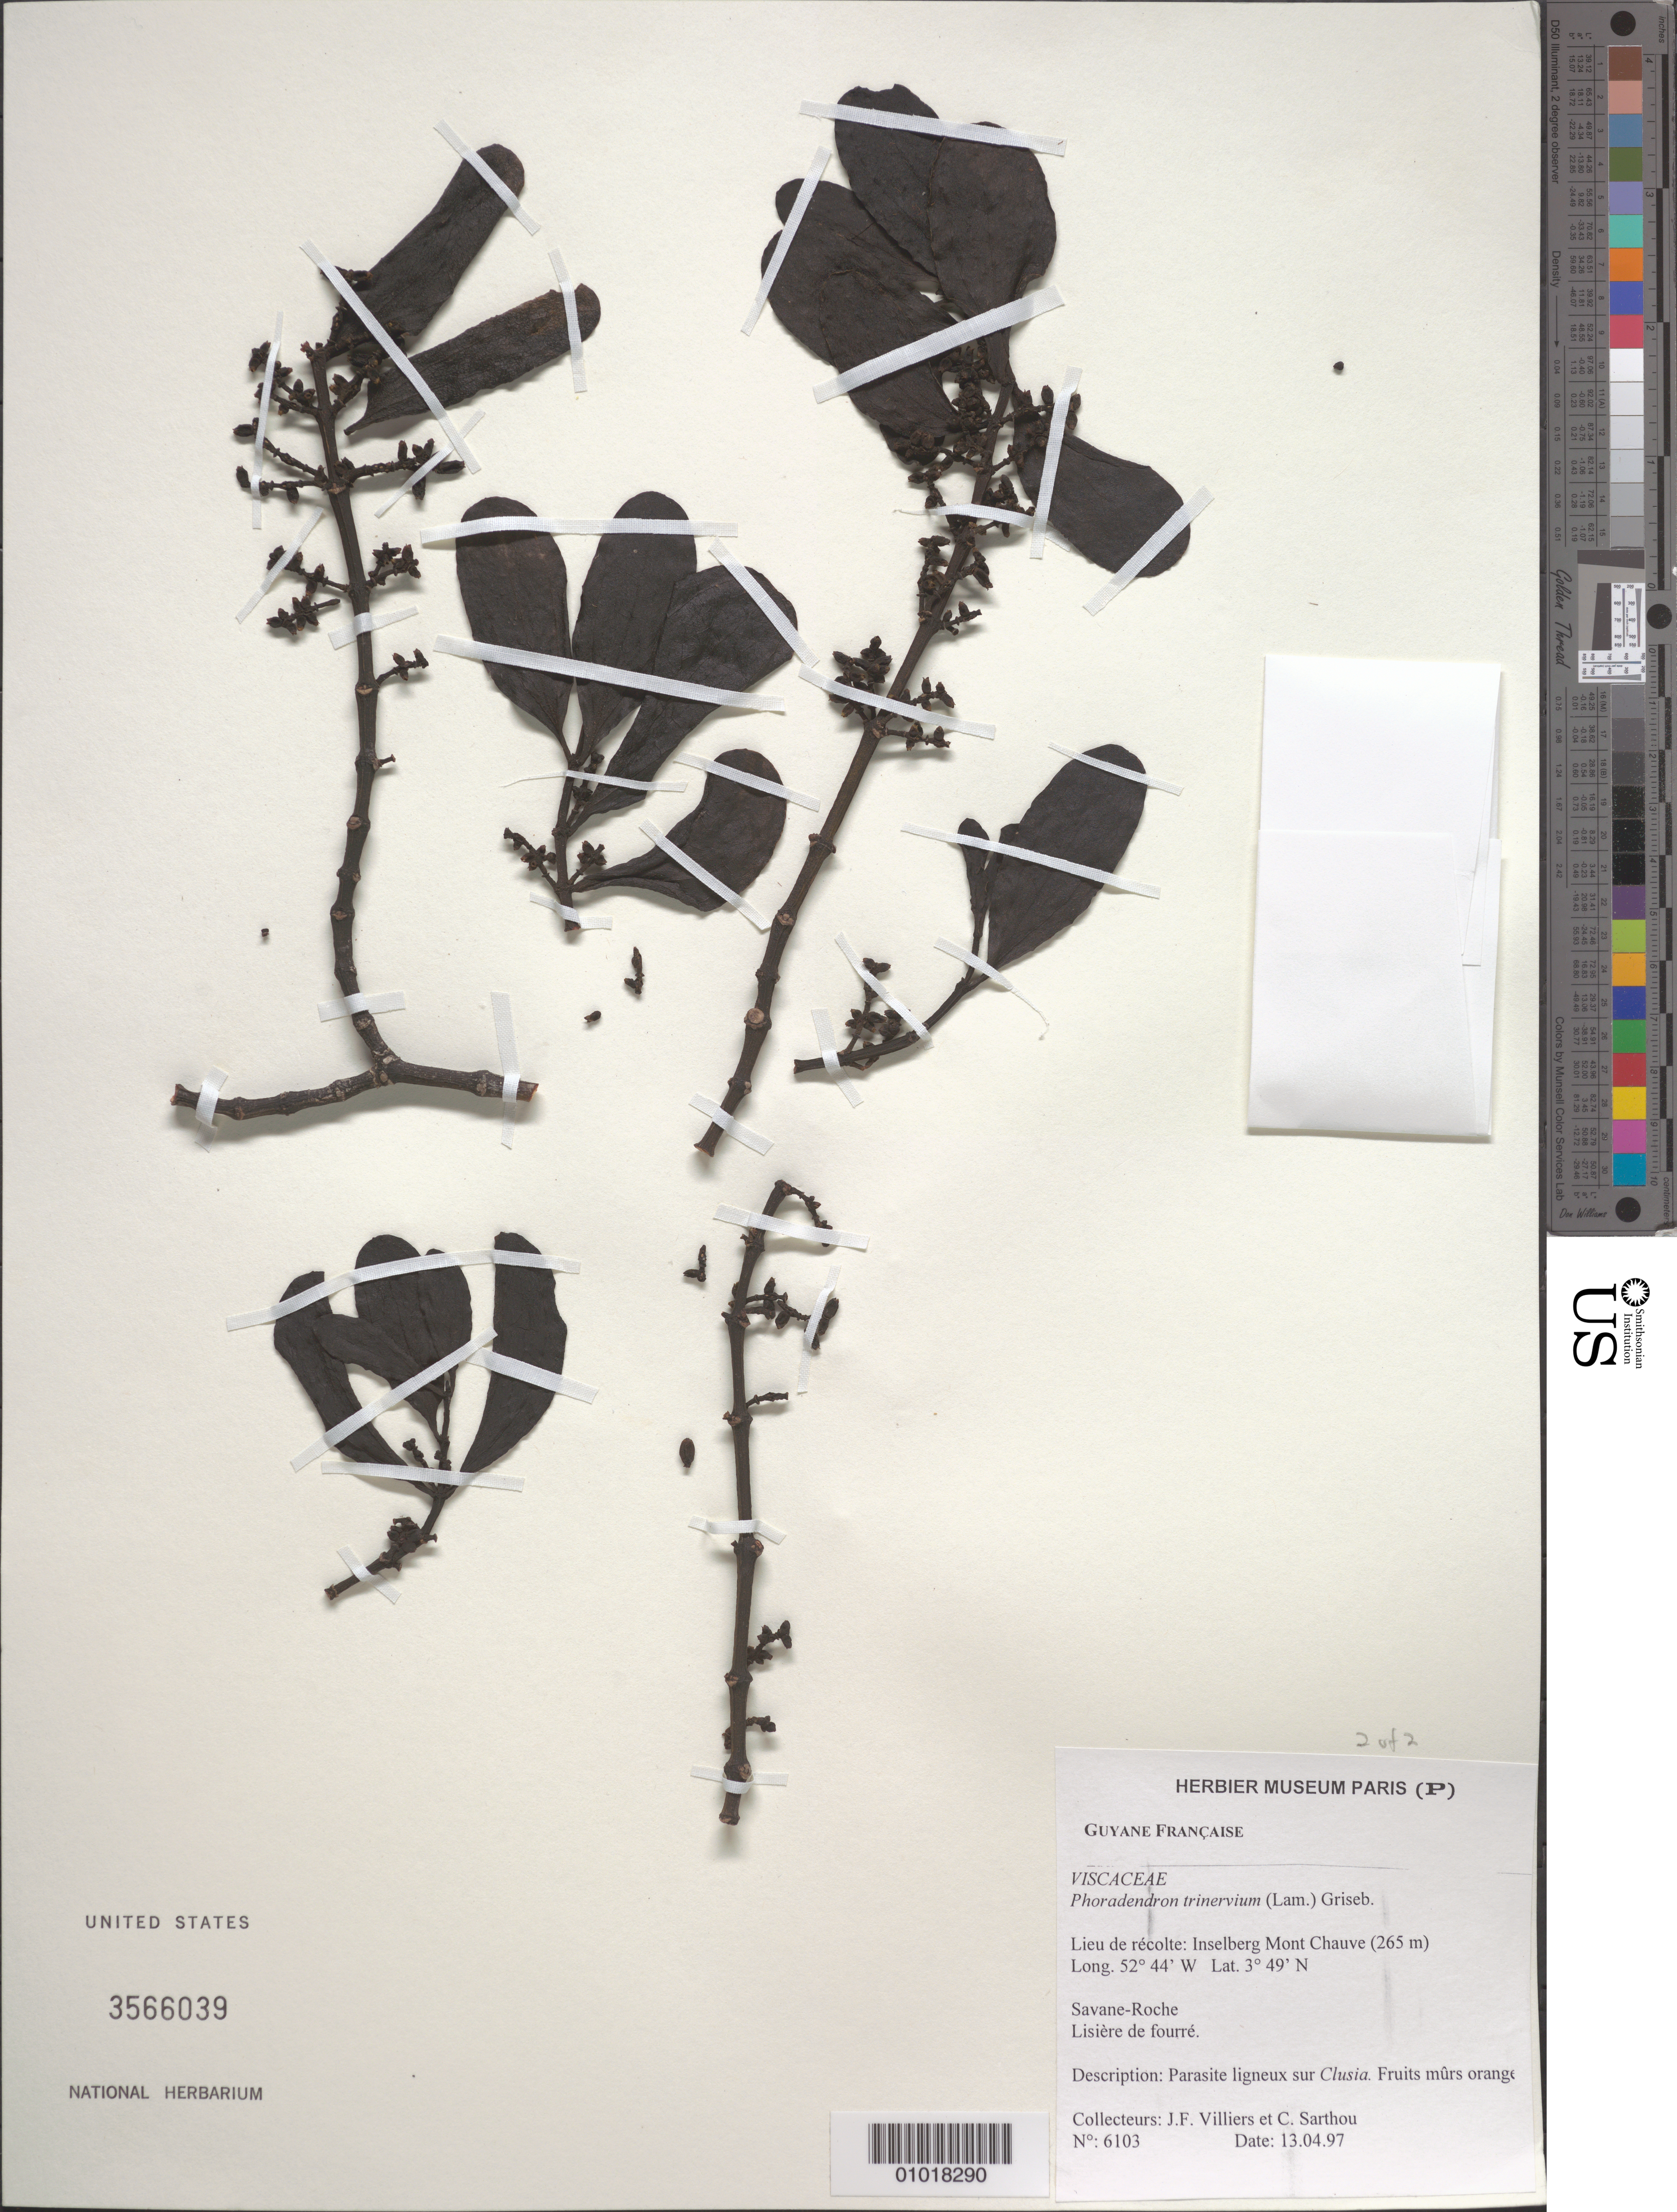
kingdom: Plantae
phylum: Tracheophyta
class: Magnoliopsida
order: Santalales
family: Viscaceae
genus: Phoradendron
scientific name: Phoradendron trinervium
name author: (Lam.) Griseb.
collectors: J. Villiers & C. Sarthou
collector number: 6103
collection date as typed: Transcribed d/m/y: 13/4/97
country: French Guiana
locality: Inselberg Mont Chauve. Savane-Roche. Guyane Française.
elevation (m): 265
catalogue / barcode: US 3566039